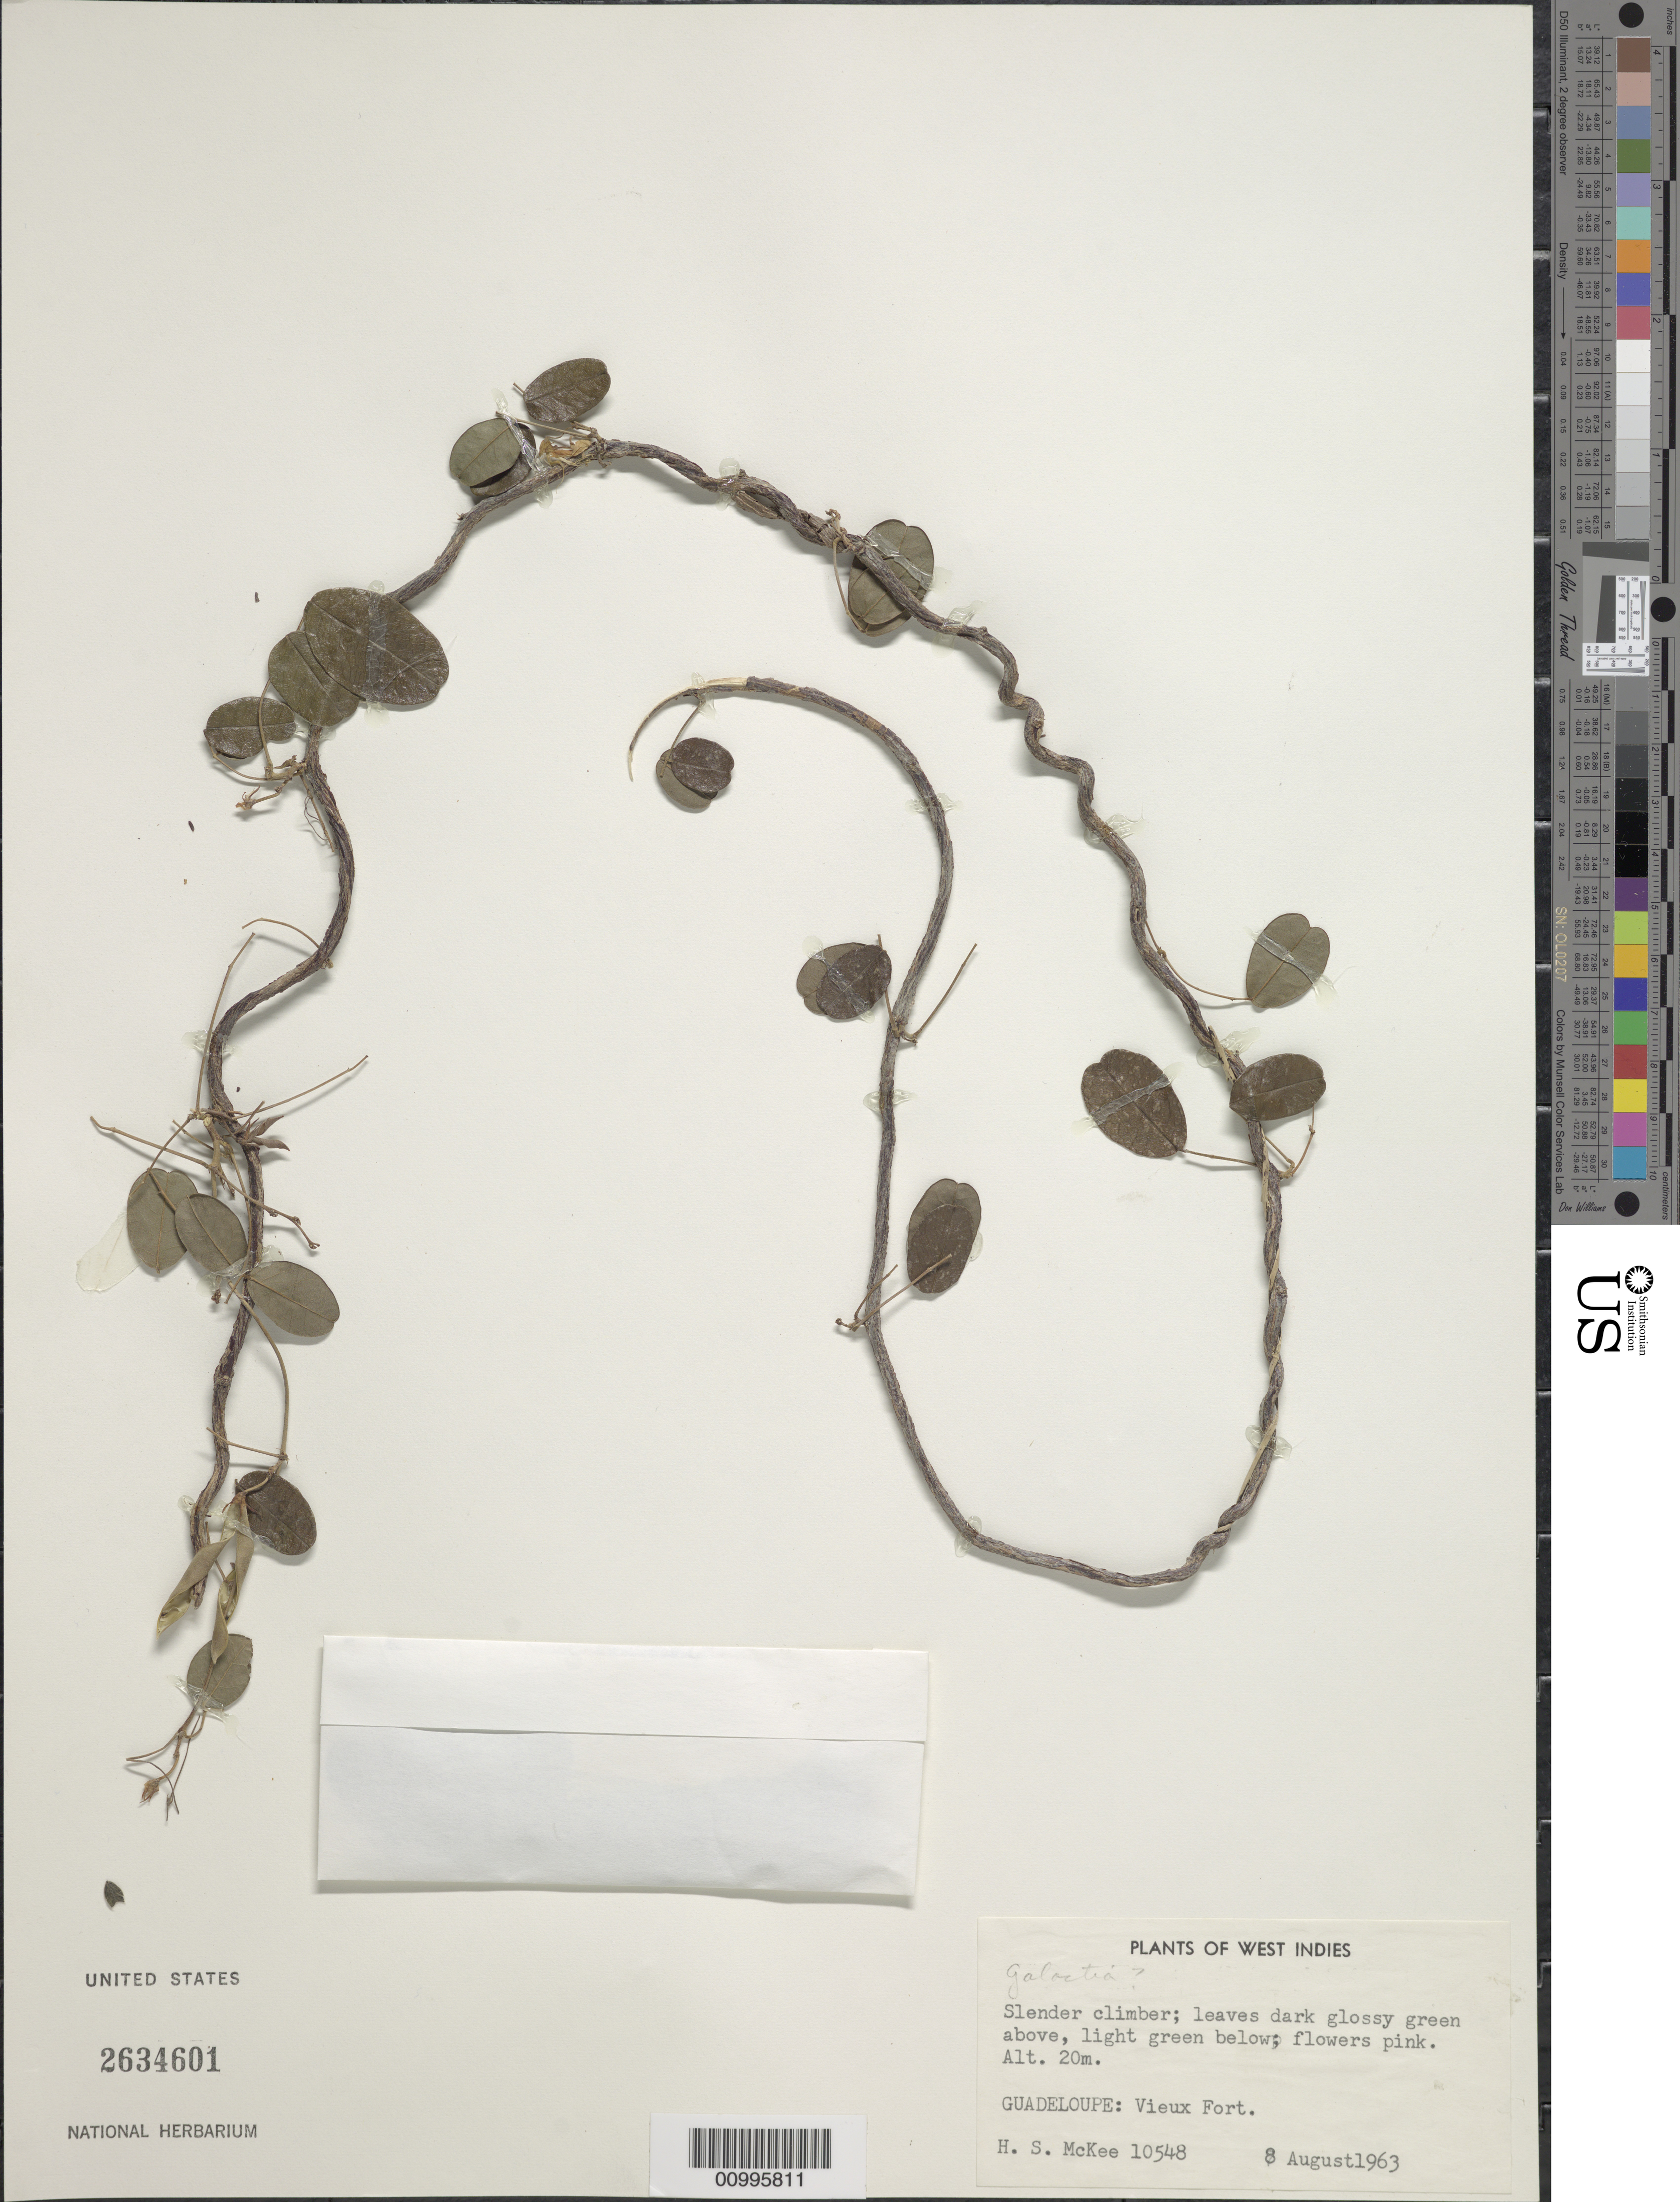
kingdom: Plantae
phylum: Tracheophyta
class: Magnoliopsida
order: Fabales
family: Fabaceae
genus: Galactia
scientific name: Galactia sp.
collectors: H. S. McKee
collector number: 10548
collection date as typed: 08 Aug 1963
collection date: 1963-08-08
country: Guadeloupe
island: Basse Terre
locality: Vieux Fort.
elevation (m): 20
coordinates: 0 N, 0 E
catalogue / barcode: US 2634601